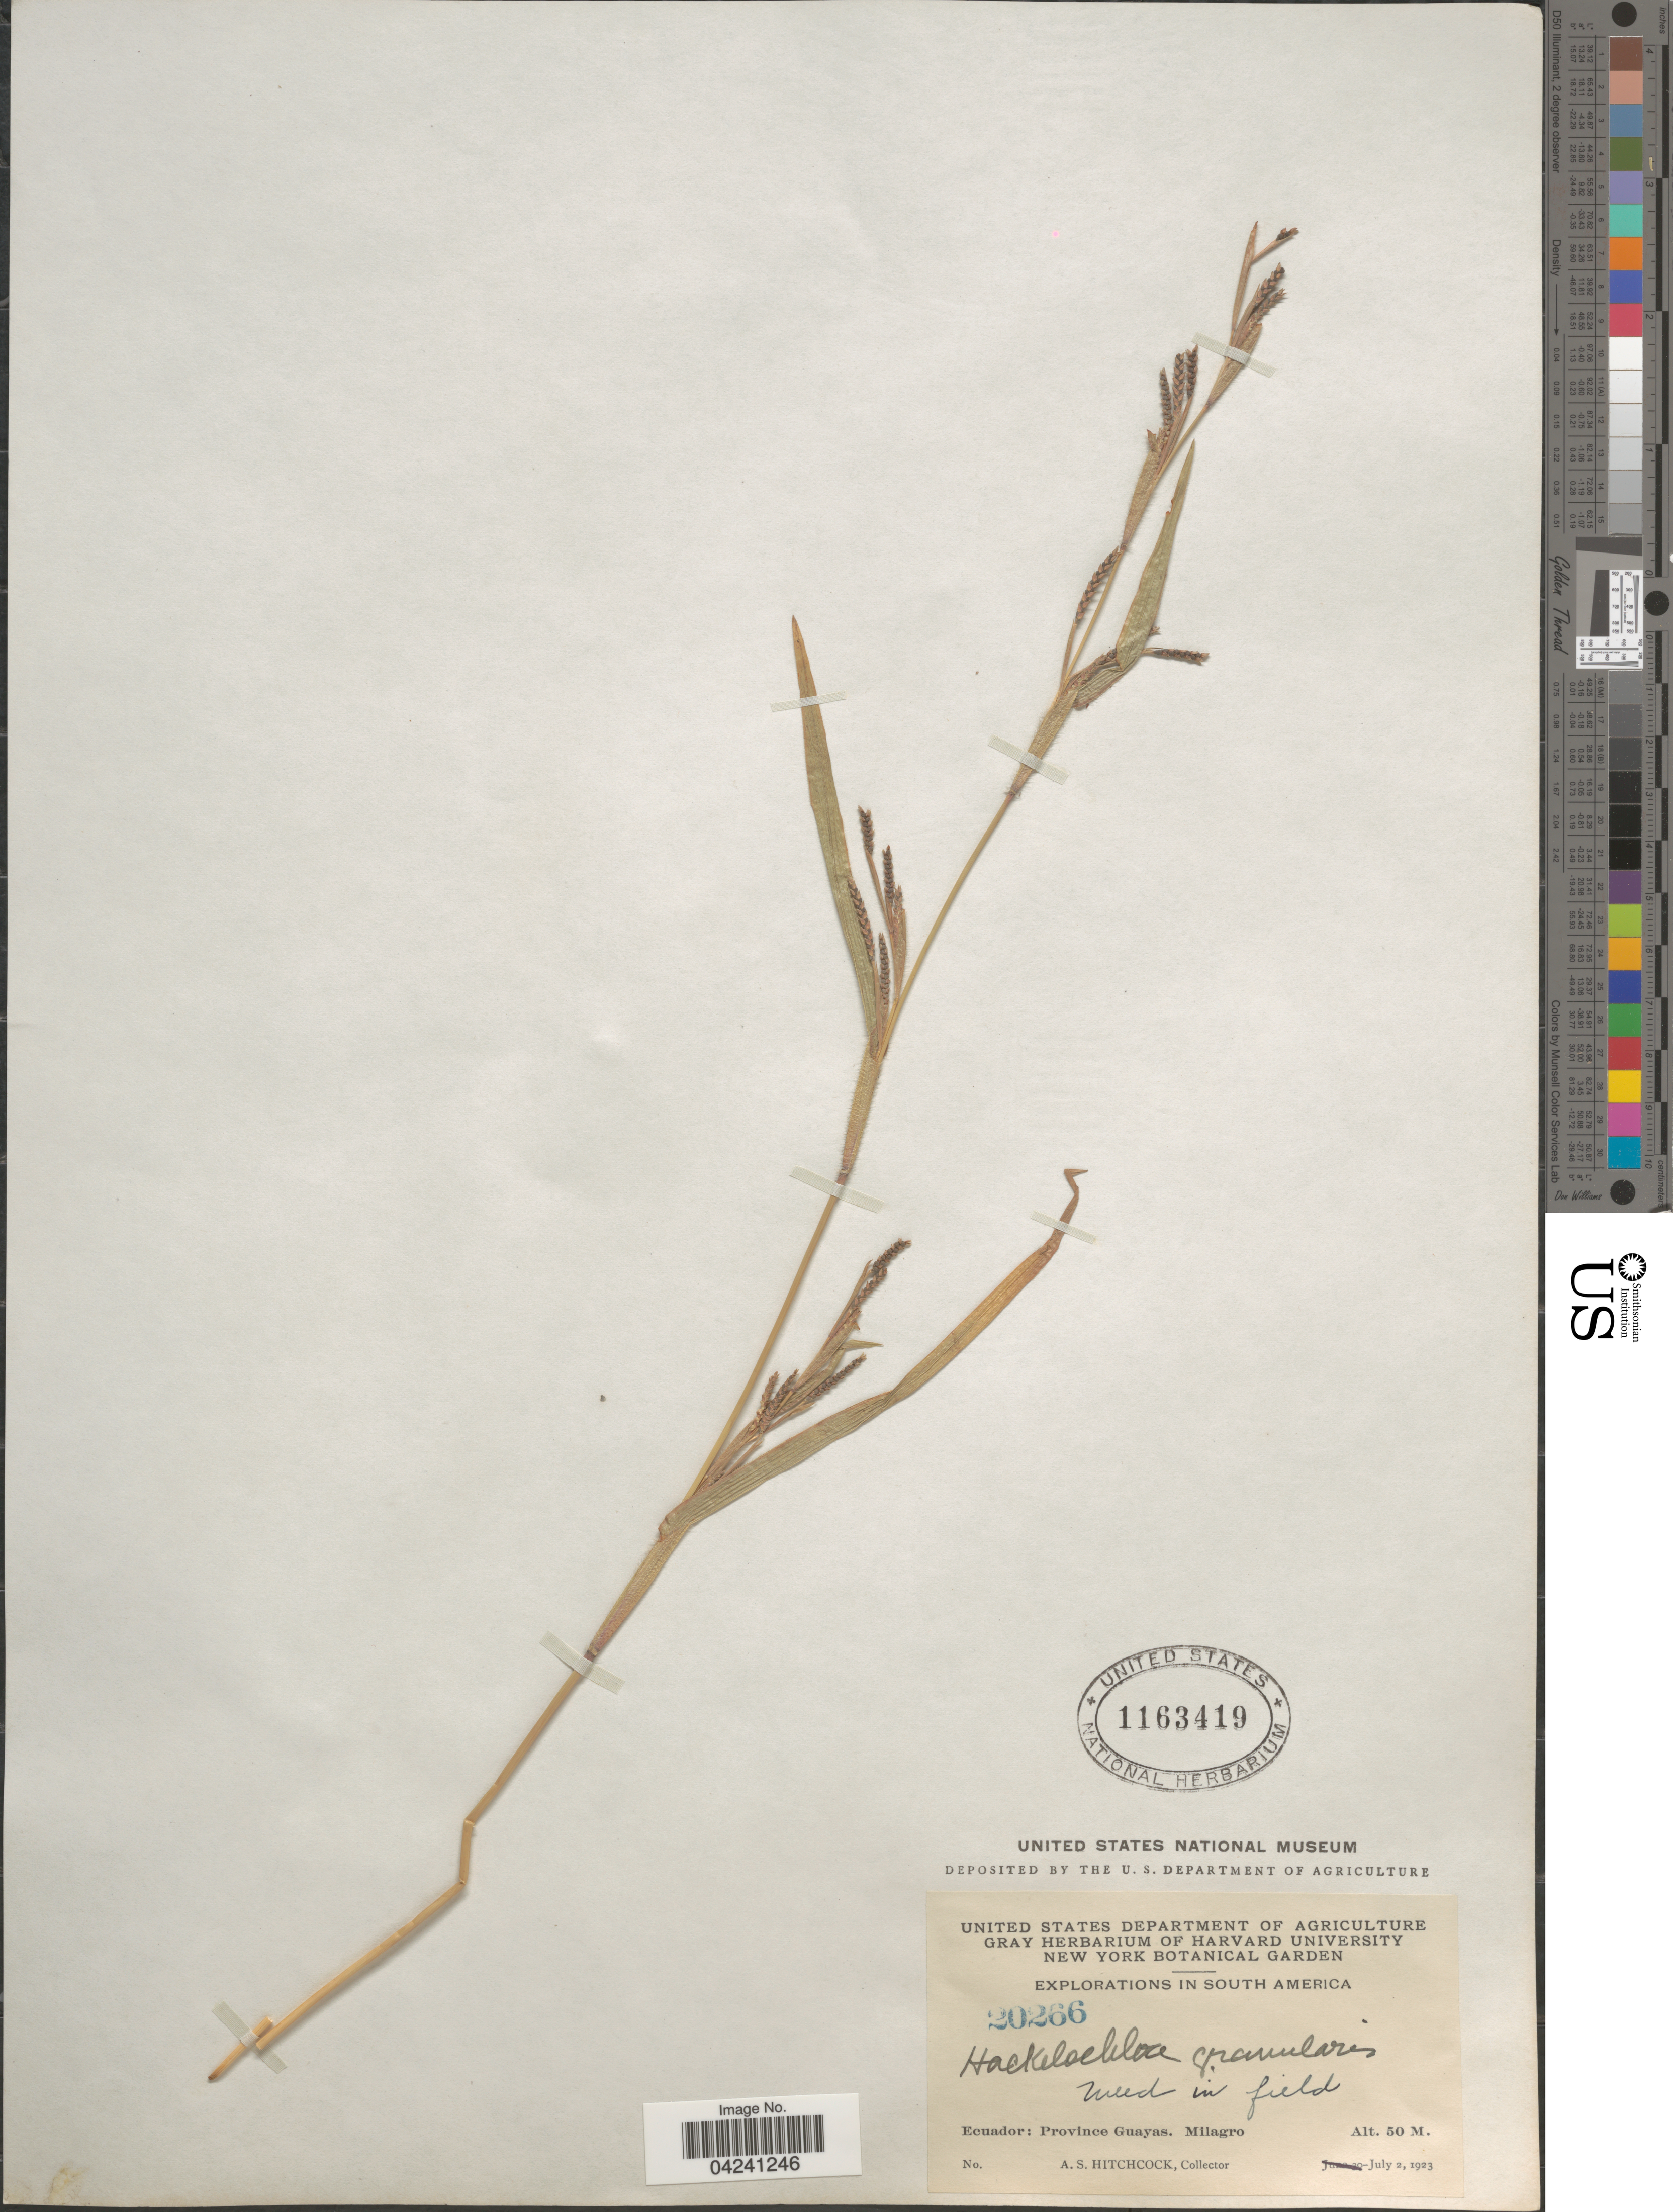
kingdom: Plantae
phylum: Tracheophyta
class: Liliopsida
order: Poales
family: Poaceae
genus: Hackelochloa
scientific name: Hackelochloa granularis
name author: (L.) Kuntze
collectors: A. S. Hitchcock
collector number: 20266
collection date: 1923-07-02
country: Ecuador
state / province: Guayas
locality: Exploration in South America. Province Guayas. Milagro.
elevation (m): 50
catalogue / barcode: US 1163419